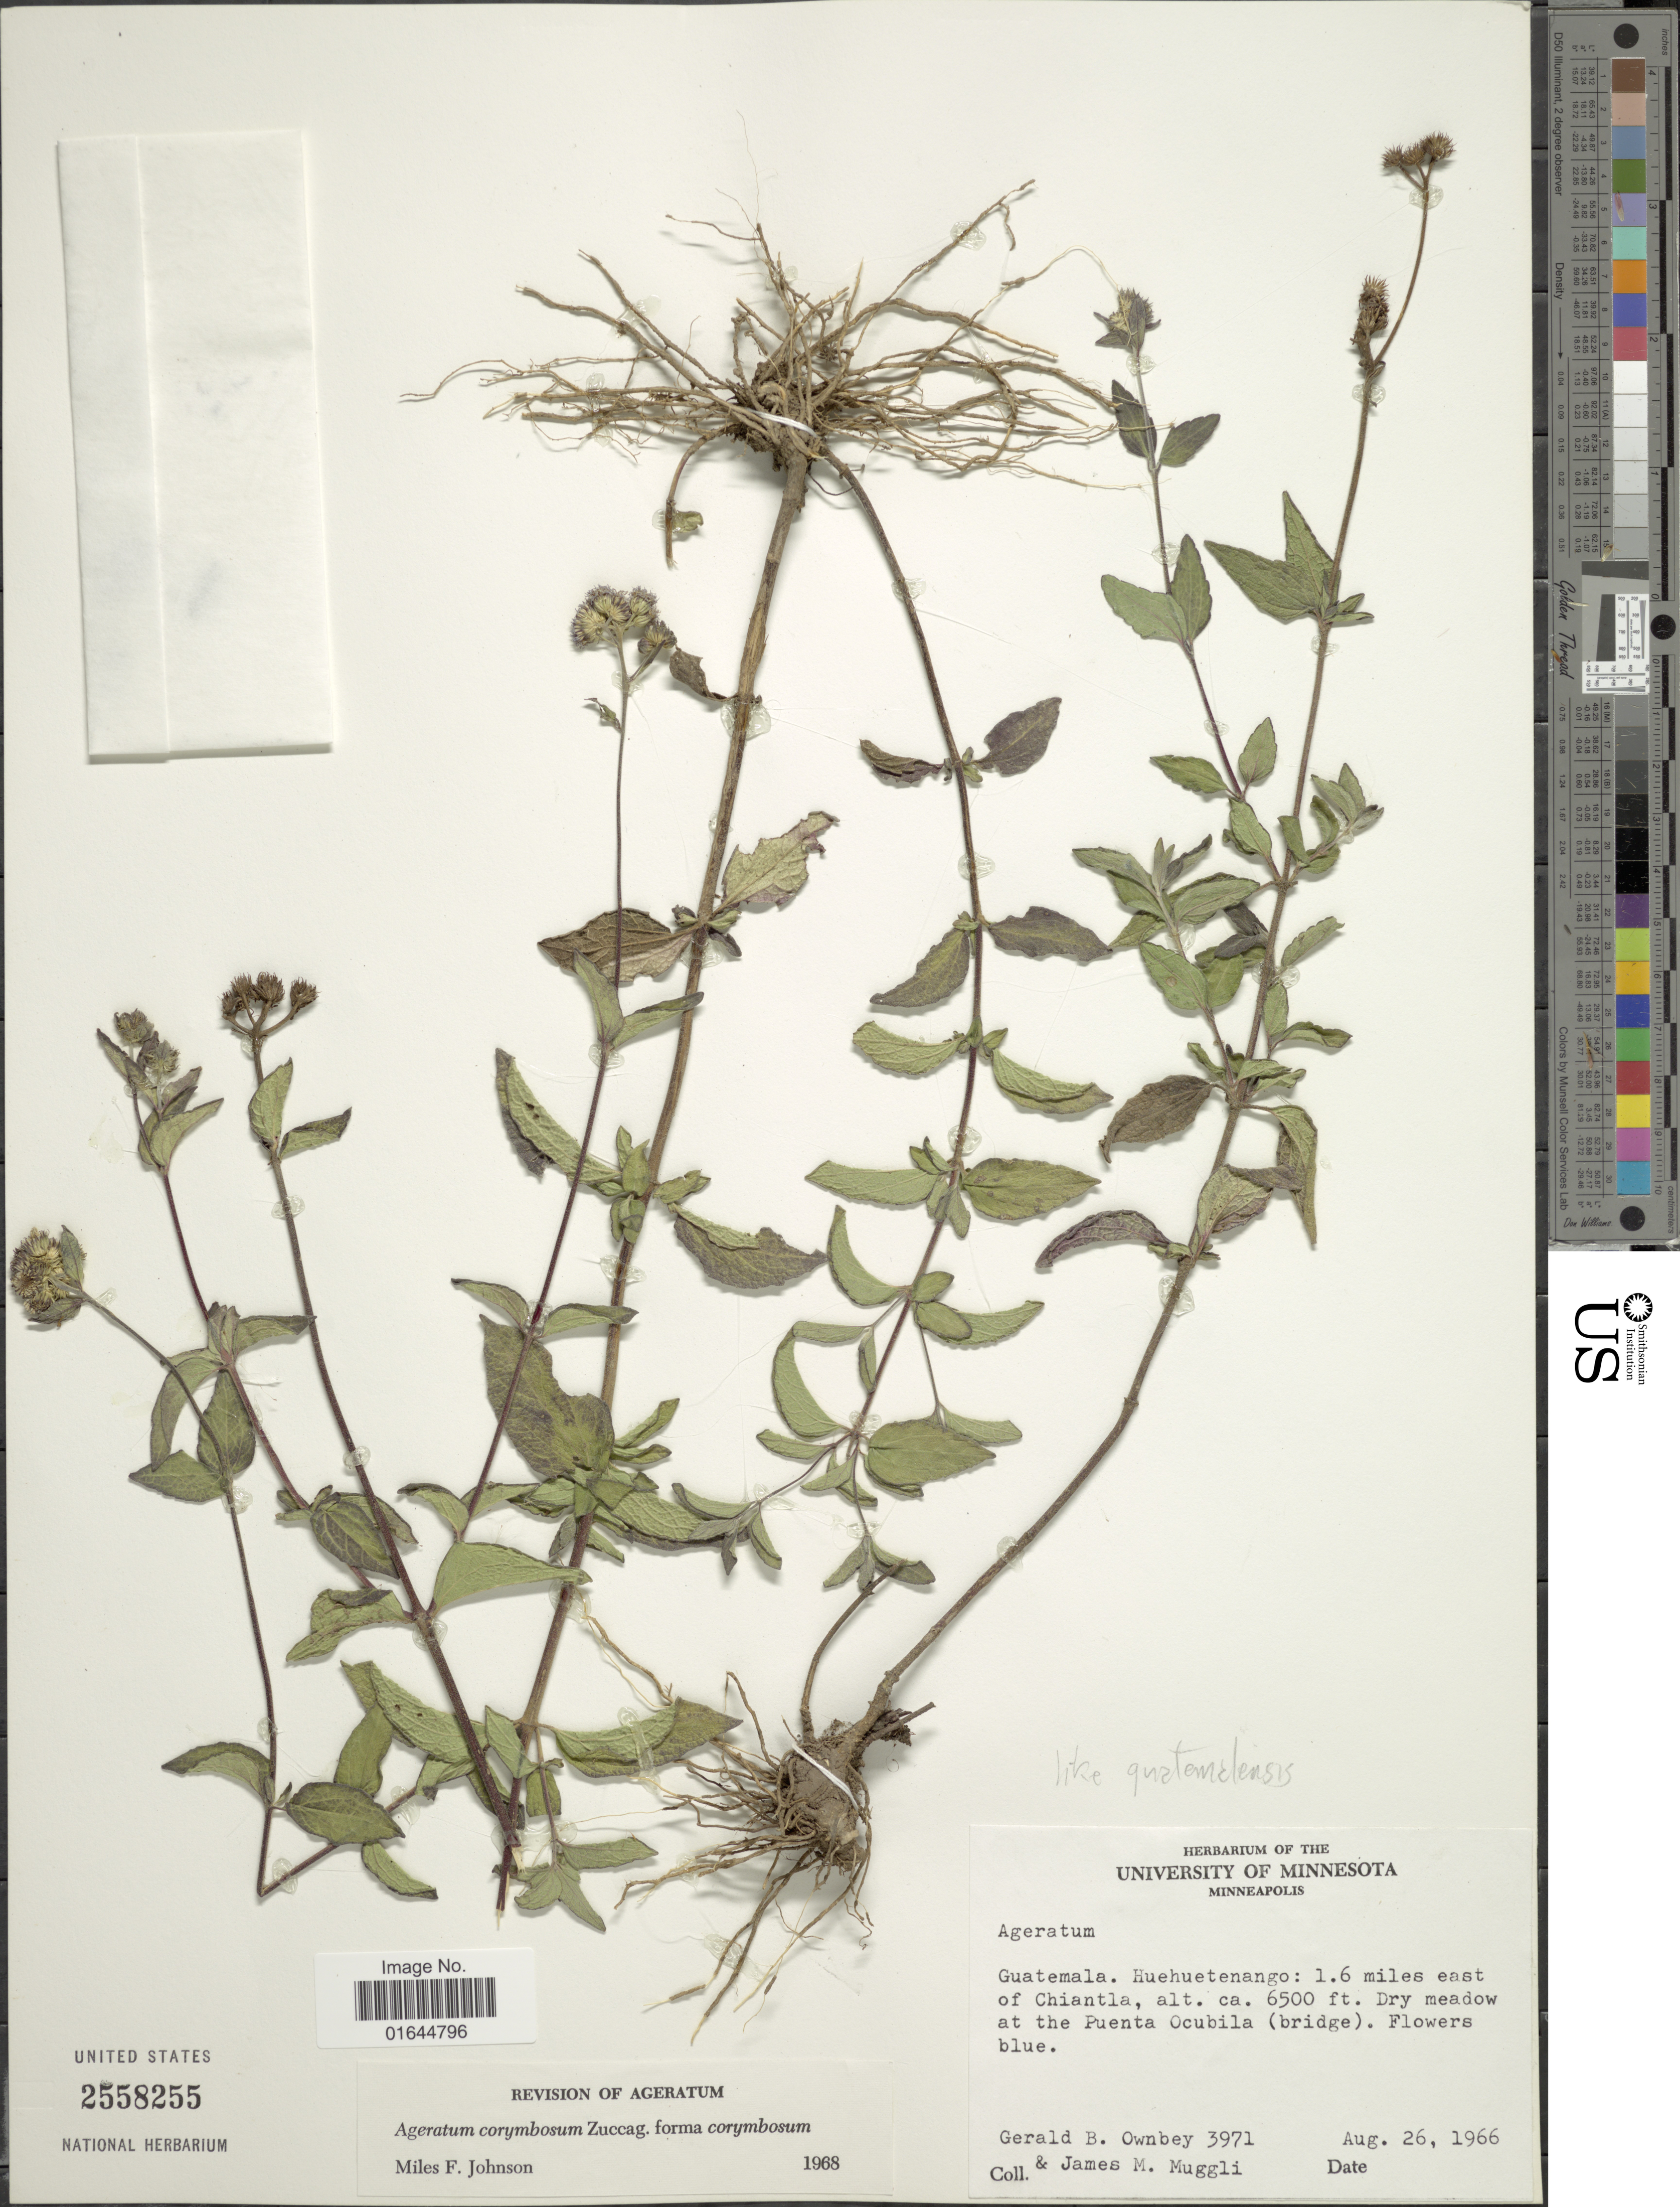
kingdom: Plantae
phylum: Tracheophyta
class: Magnoliopsida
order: Asterales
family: Asteraceae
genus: Ageratum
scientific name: Ageratum guatamalense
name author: M.F. Johnson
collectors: G. B. Ownbey & J. Muggli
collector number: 3971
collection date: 1966-08-26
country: Guatemala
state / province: Huehuetenango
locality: Guatemala, Huehuetenango: 1.6 miles east of Chiantla, Dry meadow at the Puenta Ocubila (bridge).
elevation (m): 1981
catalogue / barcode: US 2558255